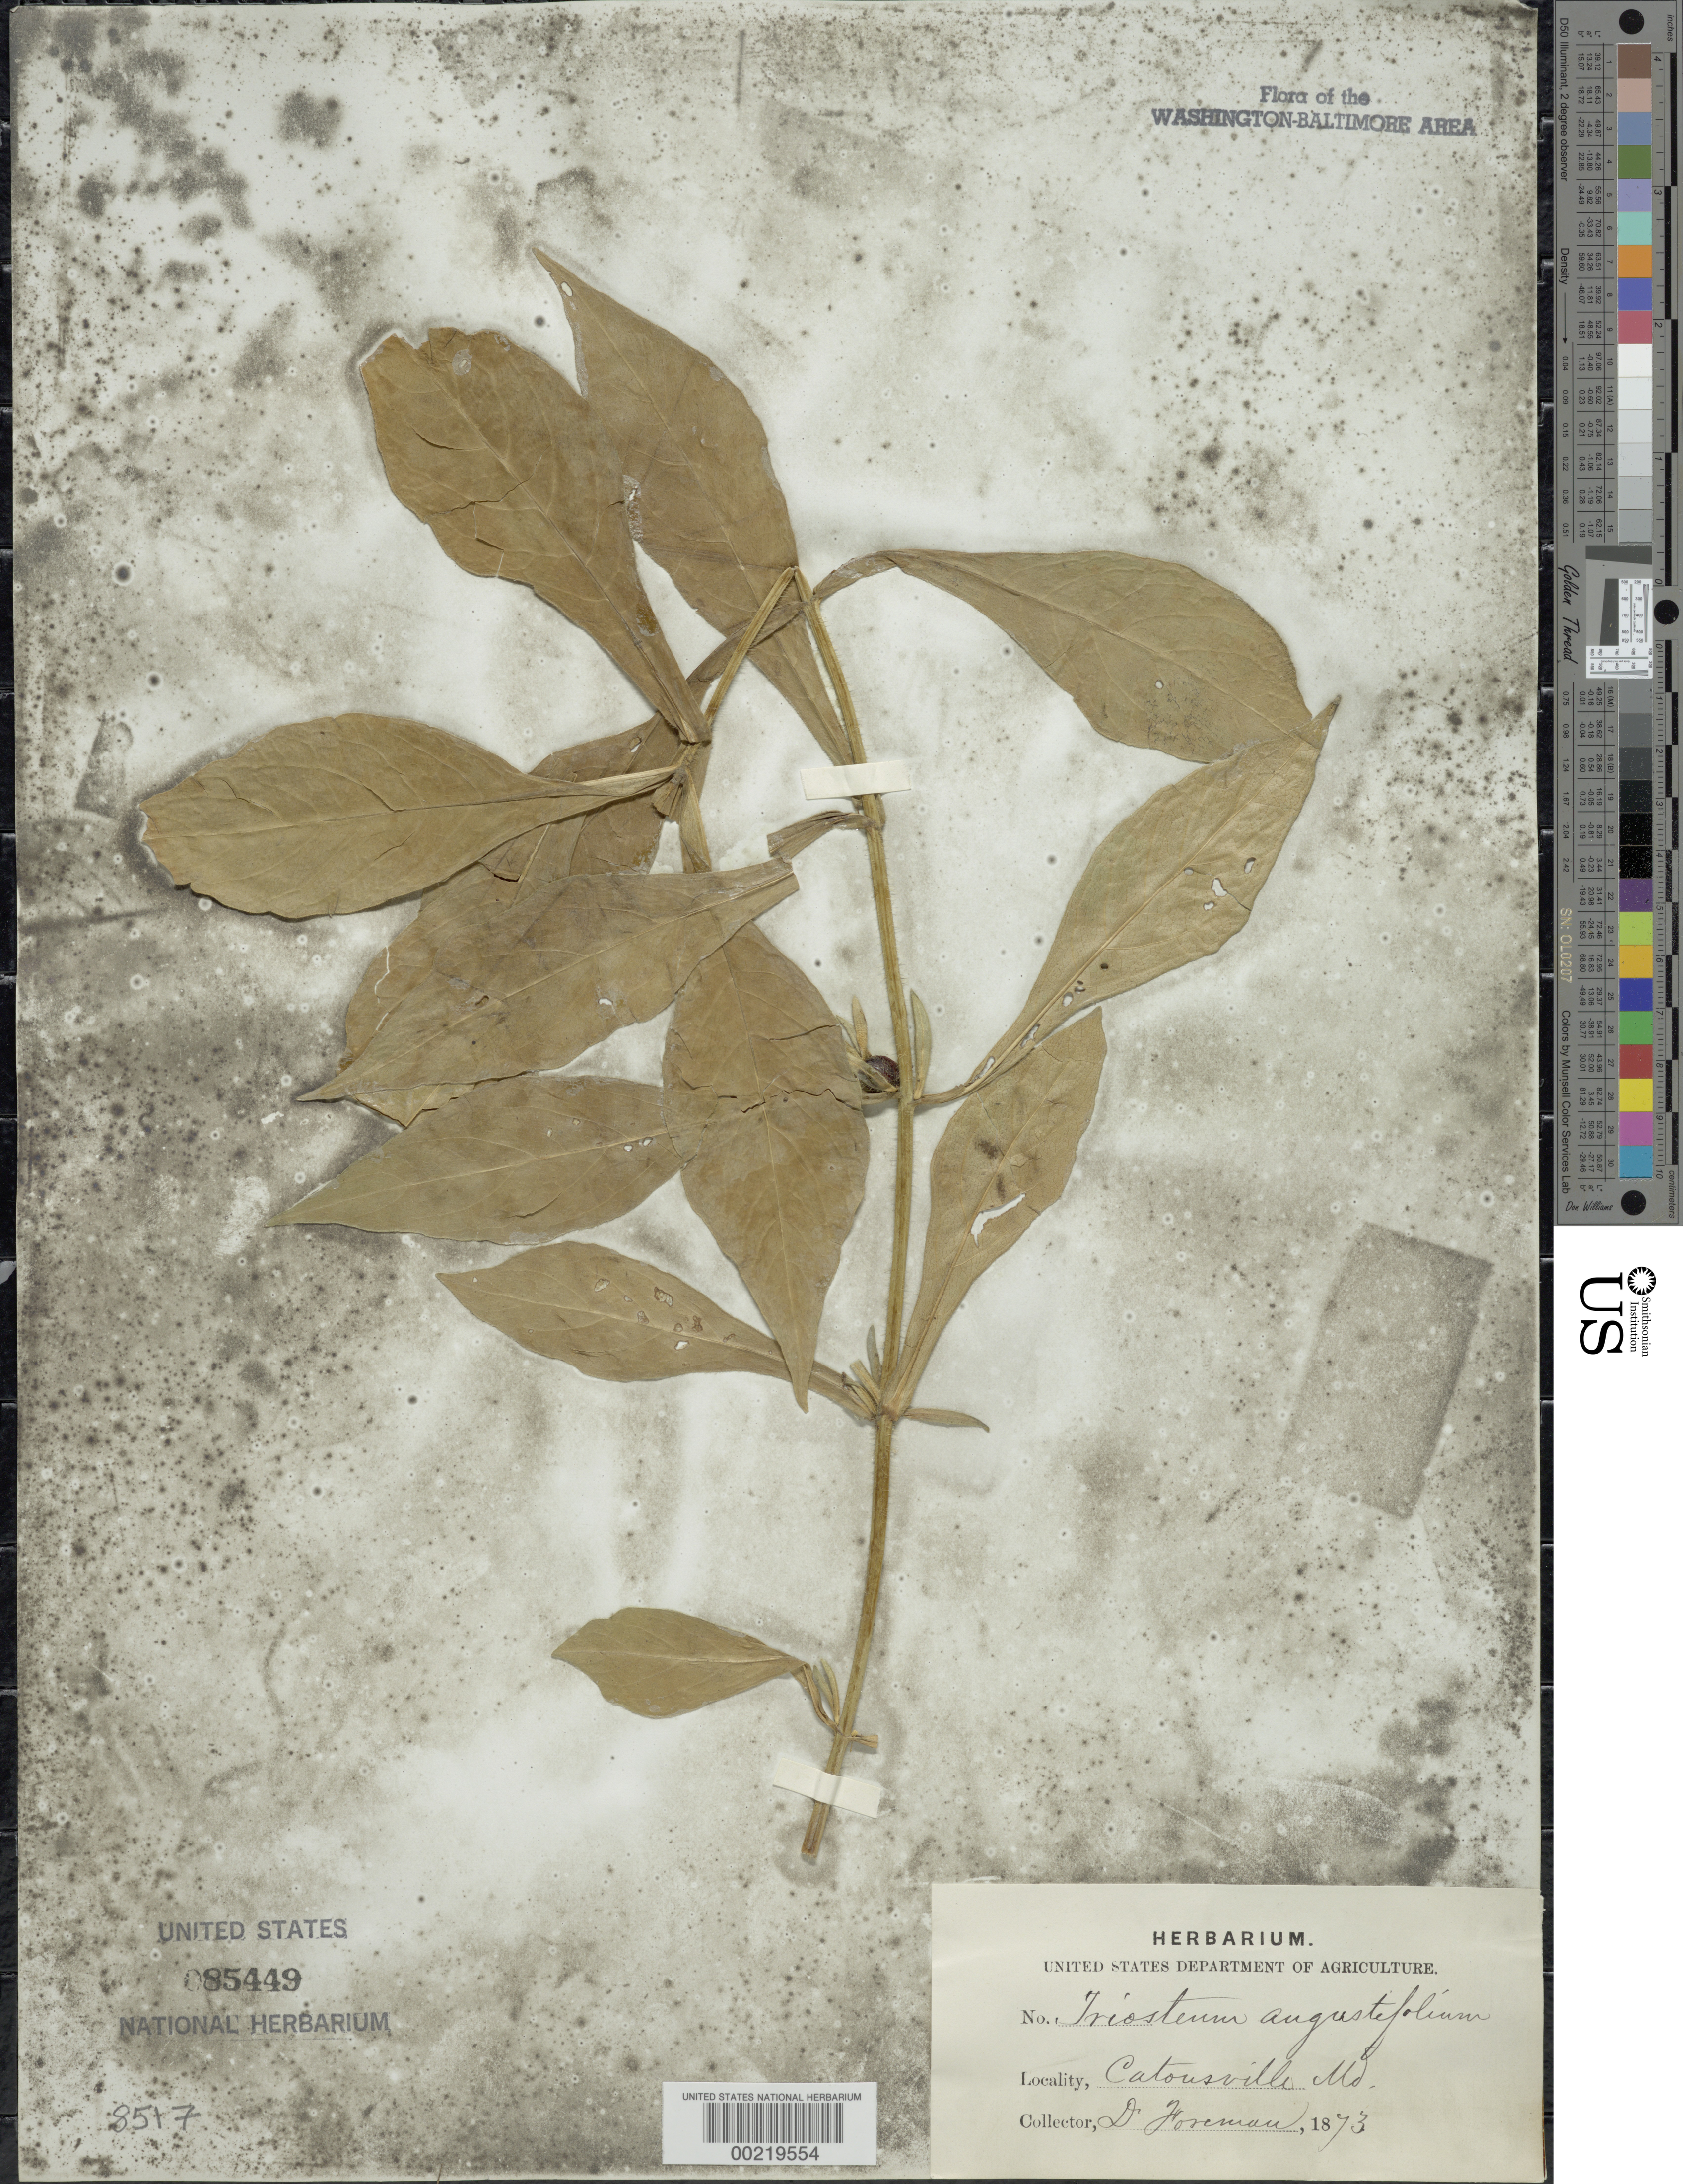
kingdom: Plantae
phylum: Tracheophyta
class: Magnoliopsida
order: Dipsacales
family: Caprifoliaceae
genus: Triosteum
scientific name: Triosteum angustifolium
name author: L.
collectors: D. Foreman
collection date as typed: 1873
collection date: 1873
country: United States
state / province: Maryland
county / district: Baltimore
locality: Catonsville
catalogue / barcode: US 85449